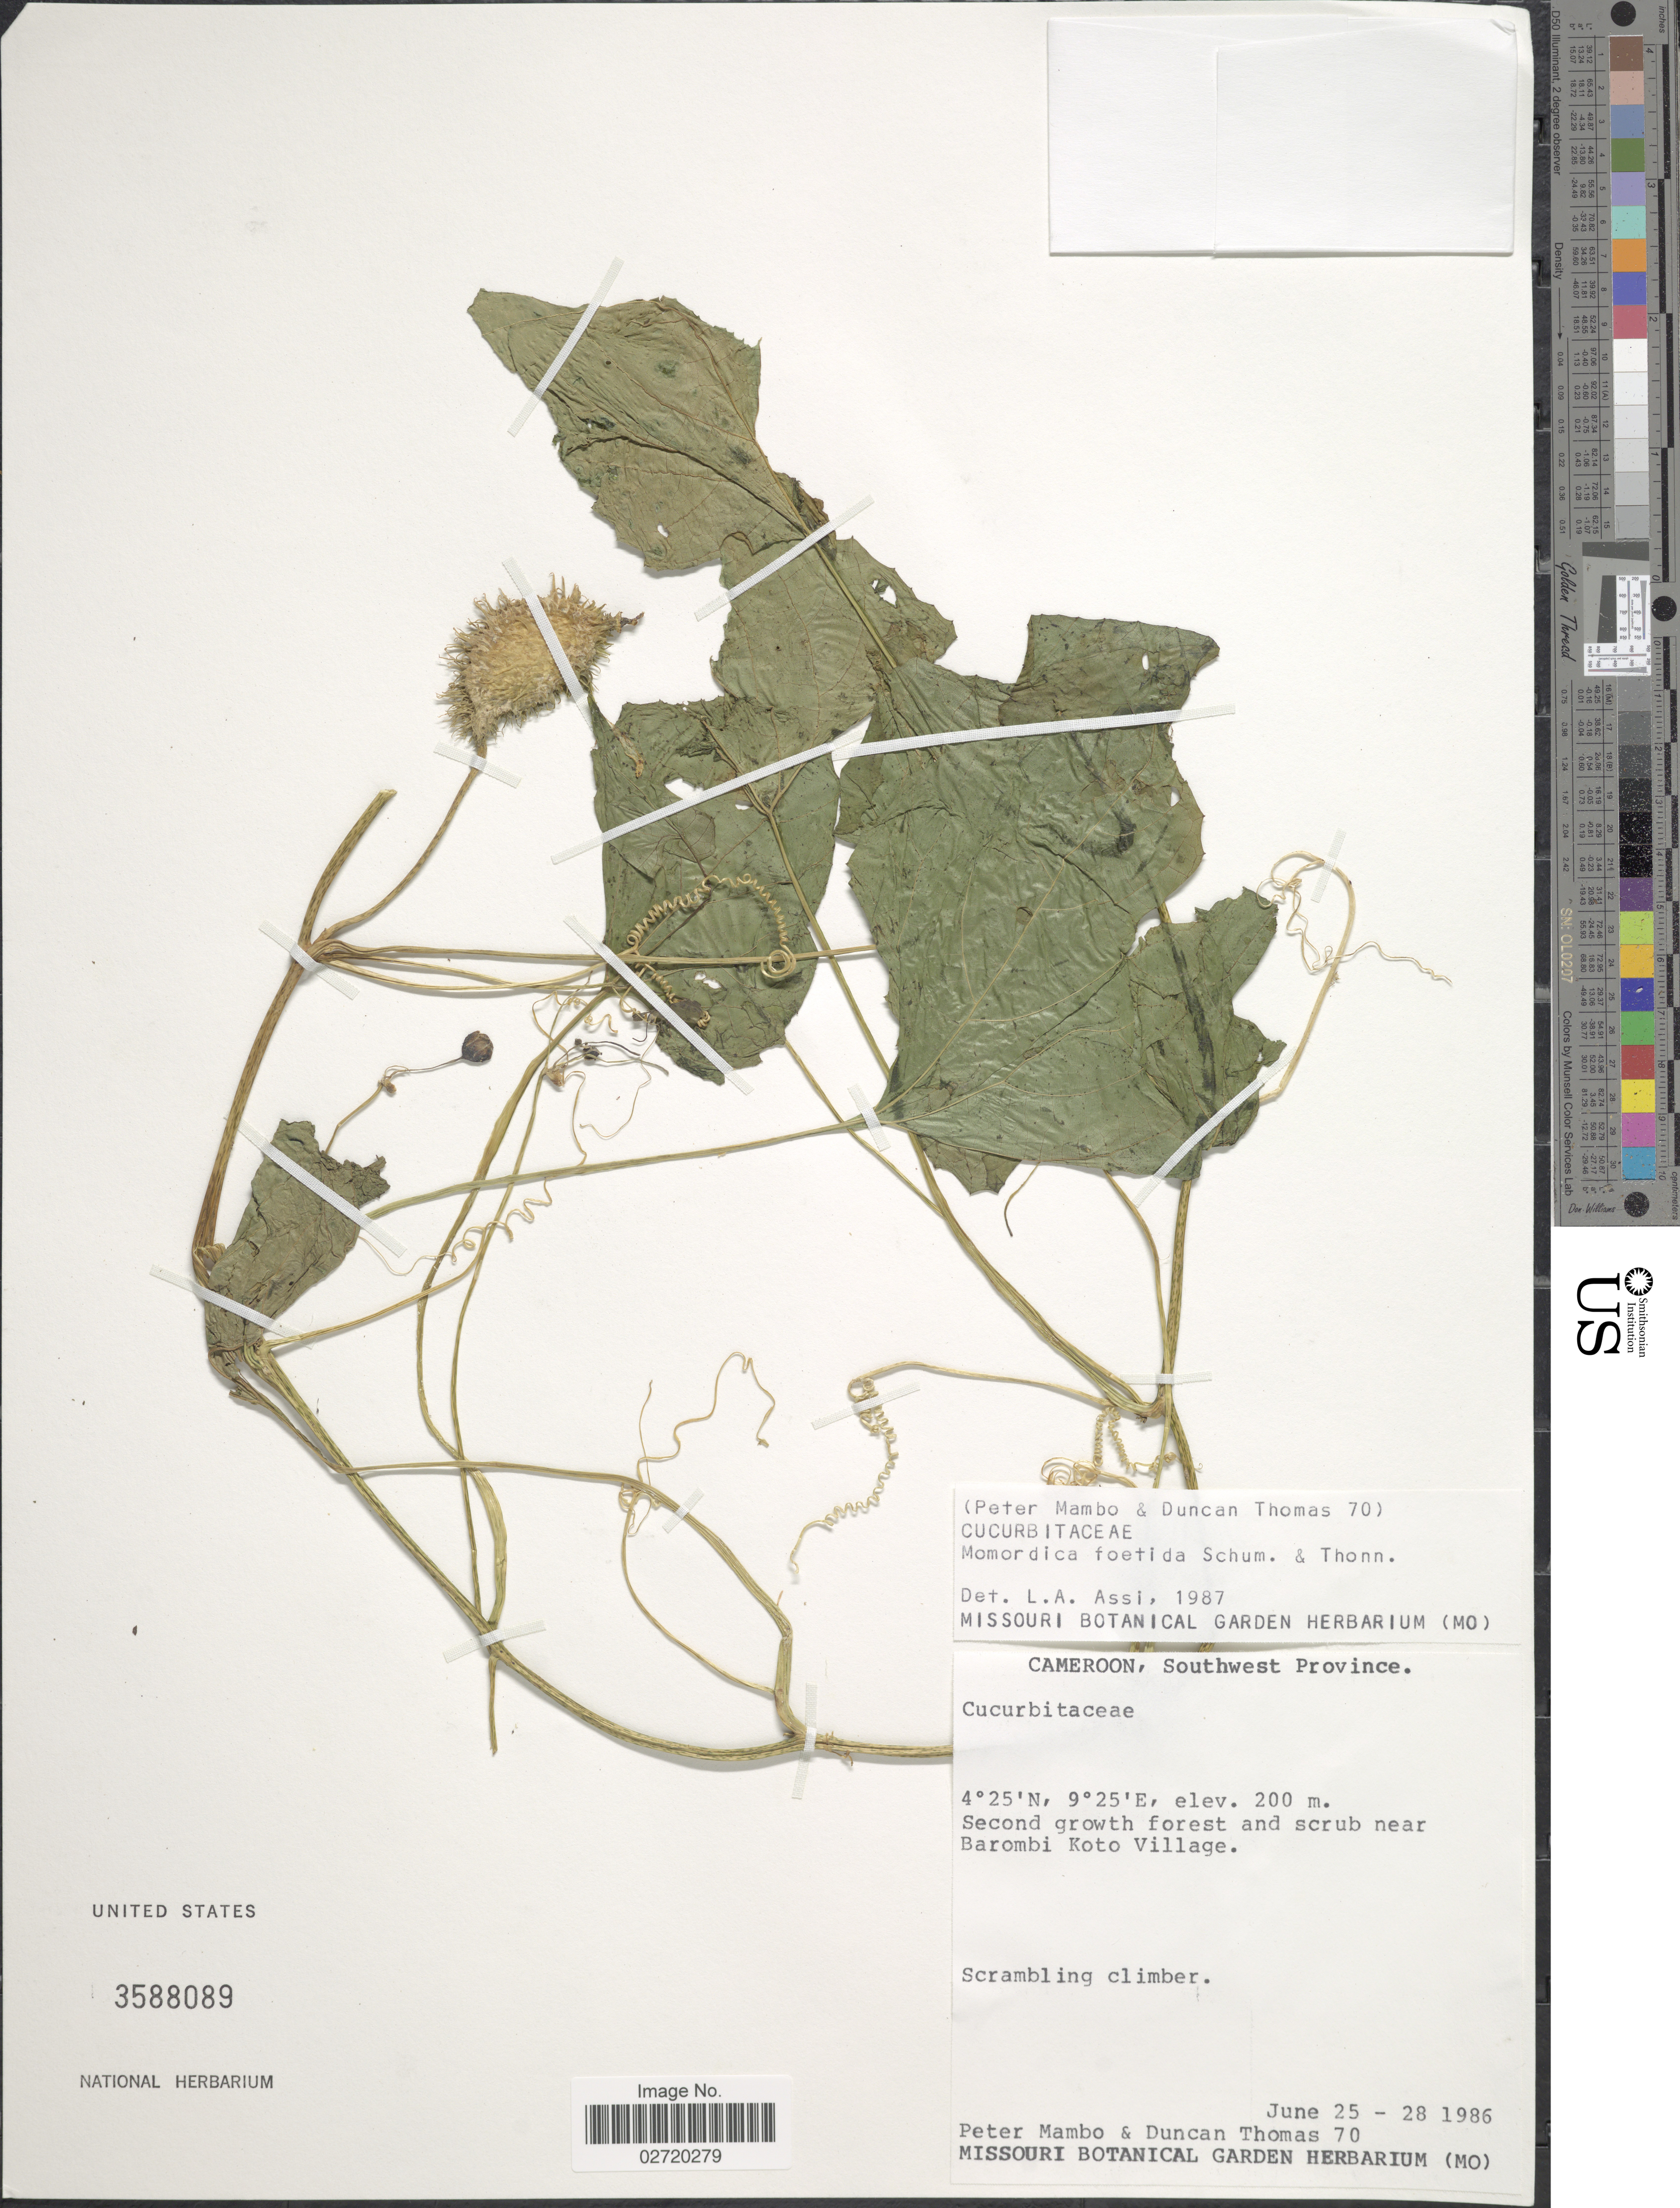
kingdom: Plantae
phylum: Tracheophyta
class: Magnoliopsida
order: Cucurbitales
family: Cucurbitaceae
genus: Momordica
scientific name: Momordica foetida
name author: Schumach.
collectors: P. Mambo & D. W. Thomas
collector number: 70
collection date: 1986-06-25/1986-06-28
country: Cameroon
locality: Cameroon, Southwest Province, near Barombi Koto Village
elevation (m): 200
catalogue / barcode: US 3588089